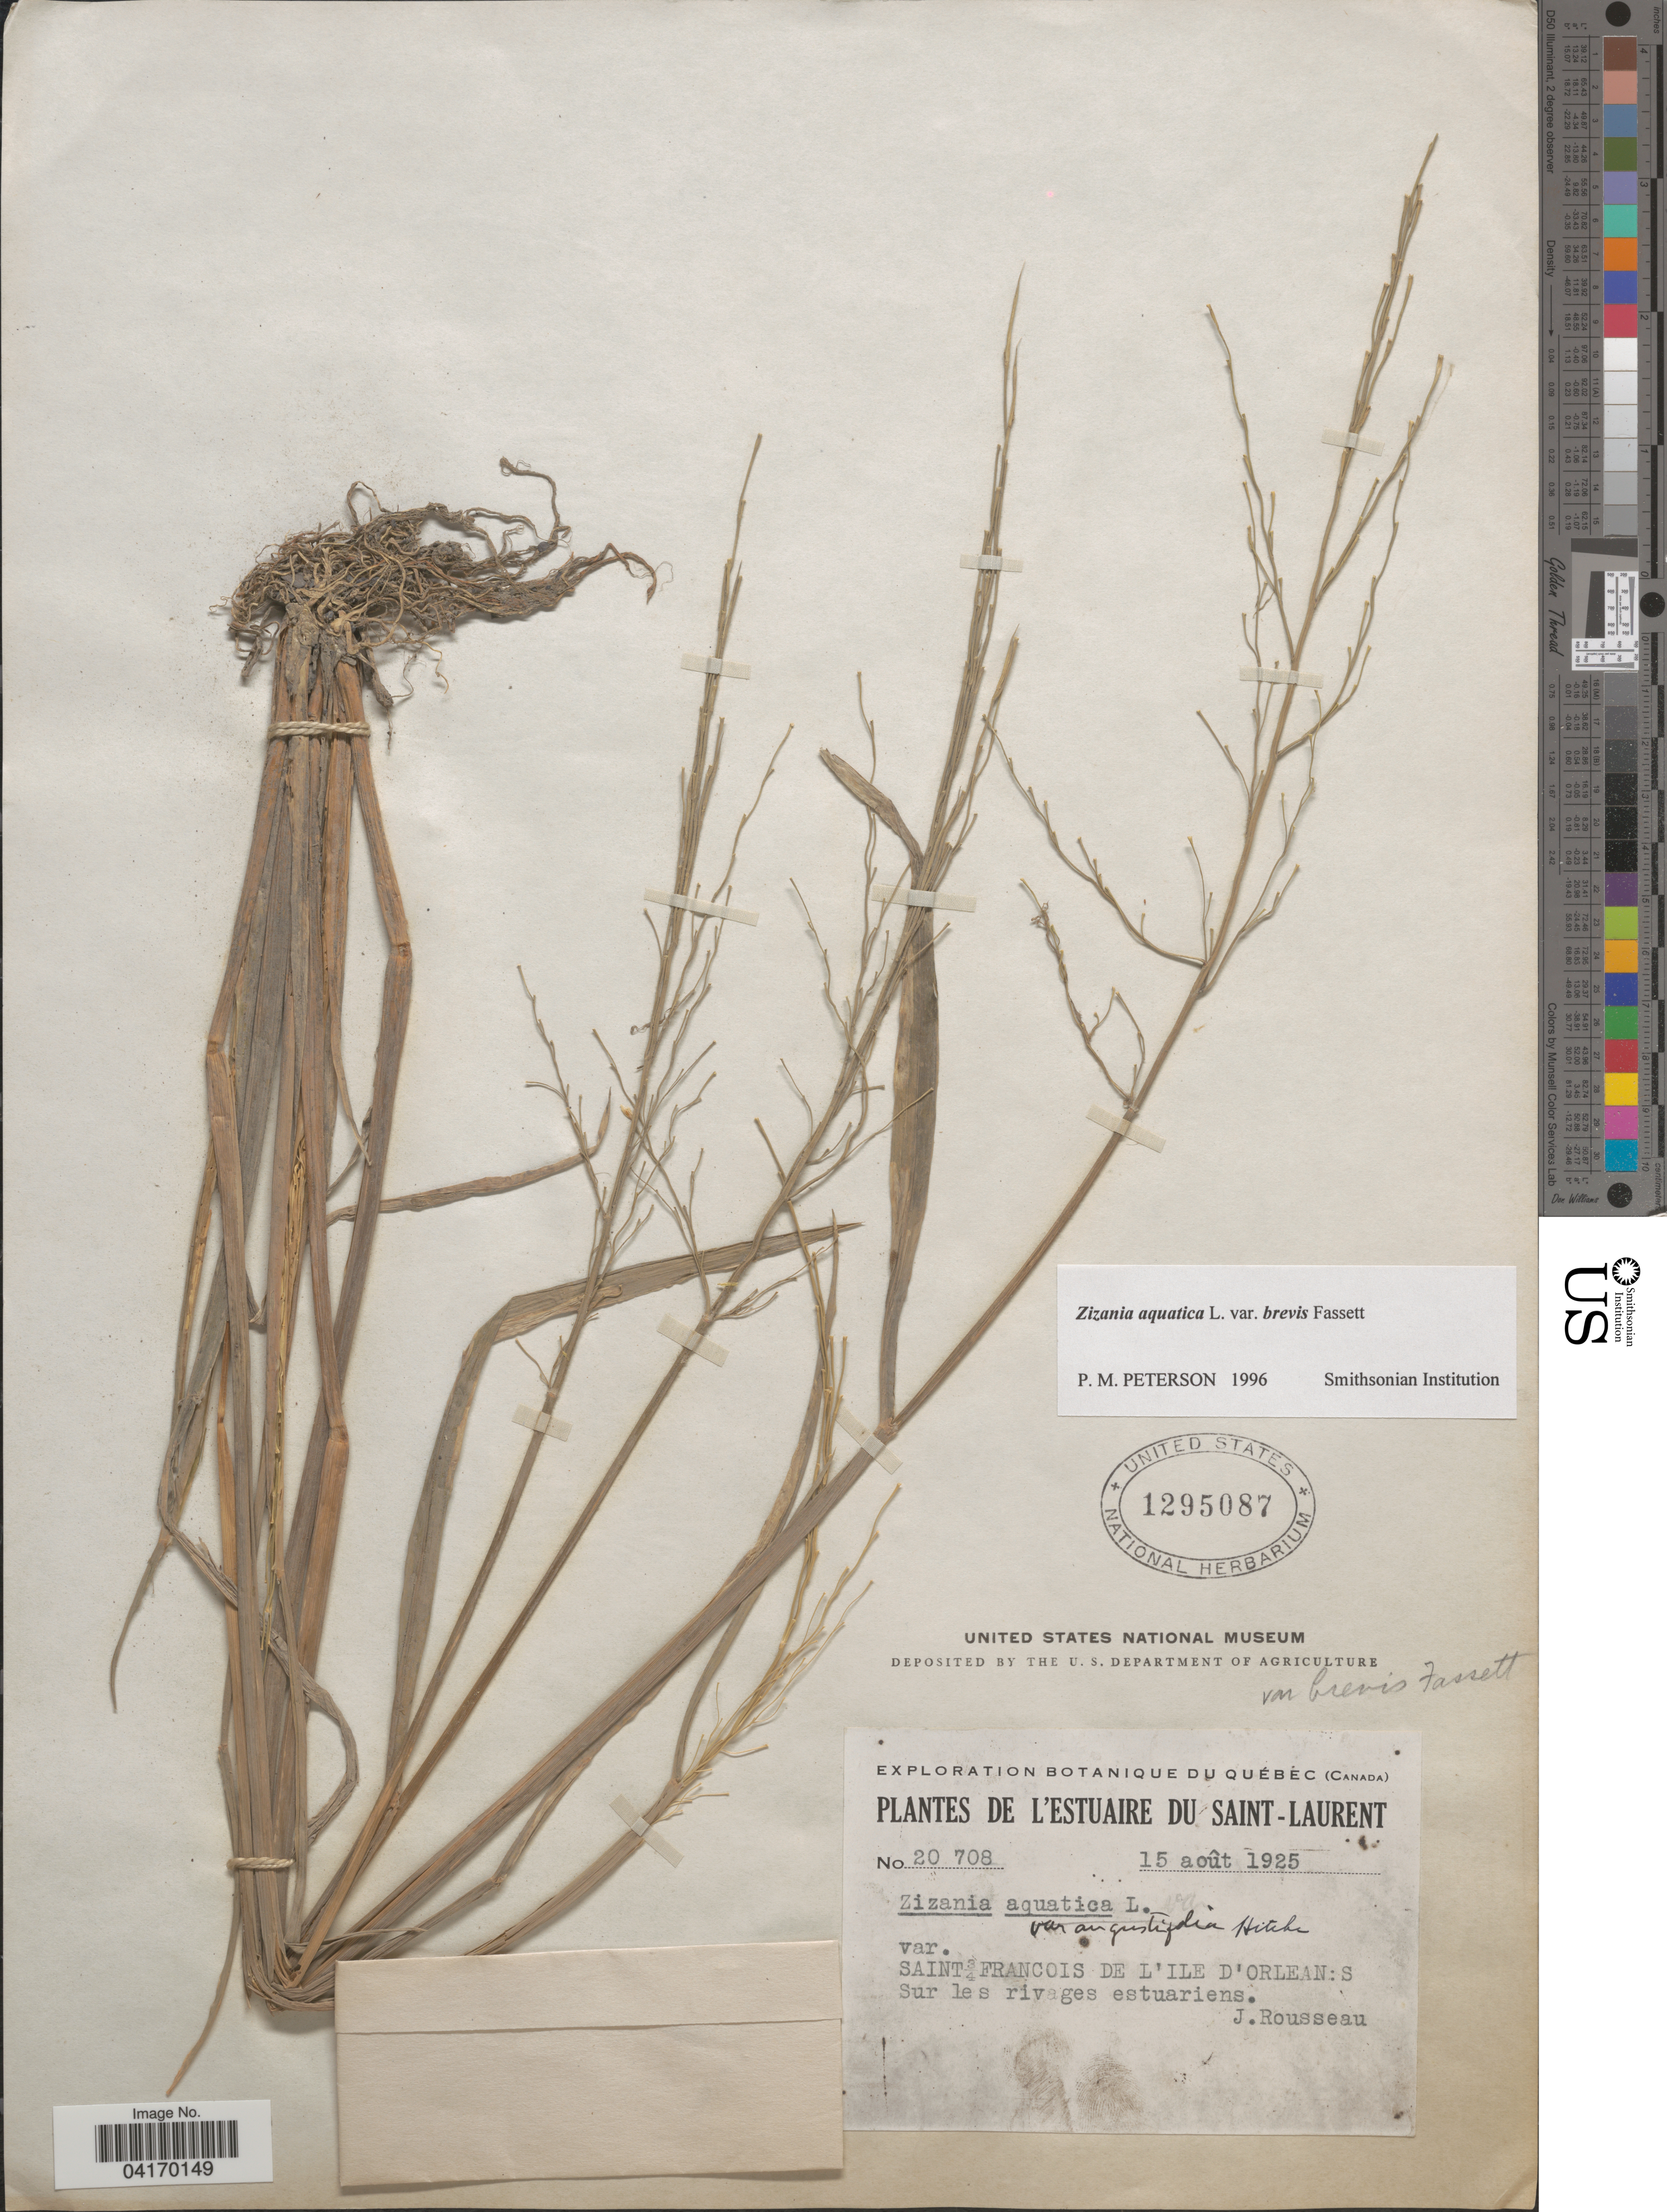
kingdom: Plantae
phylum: Tracheophyta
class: Liliopsida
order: Poales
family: Poaceae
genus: Zizania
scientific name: Zizania aquatica var. brevis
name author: Fassett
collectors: J. Rousseau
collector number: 20708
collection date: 1925-08-15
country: Canada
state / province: Quebec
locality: Exploration Botanique du Québec. Saint ¾ Francois de L'Ile d'Orlean: S. Sur les rivages estuariens.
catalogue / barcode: US 1295087